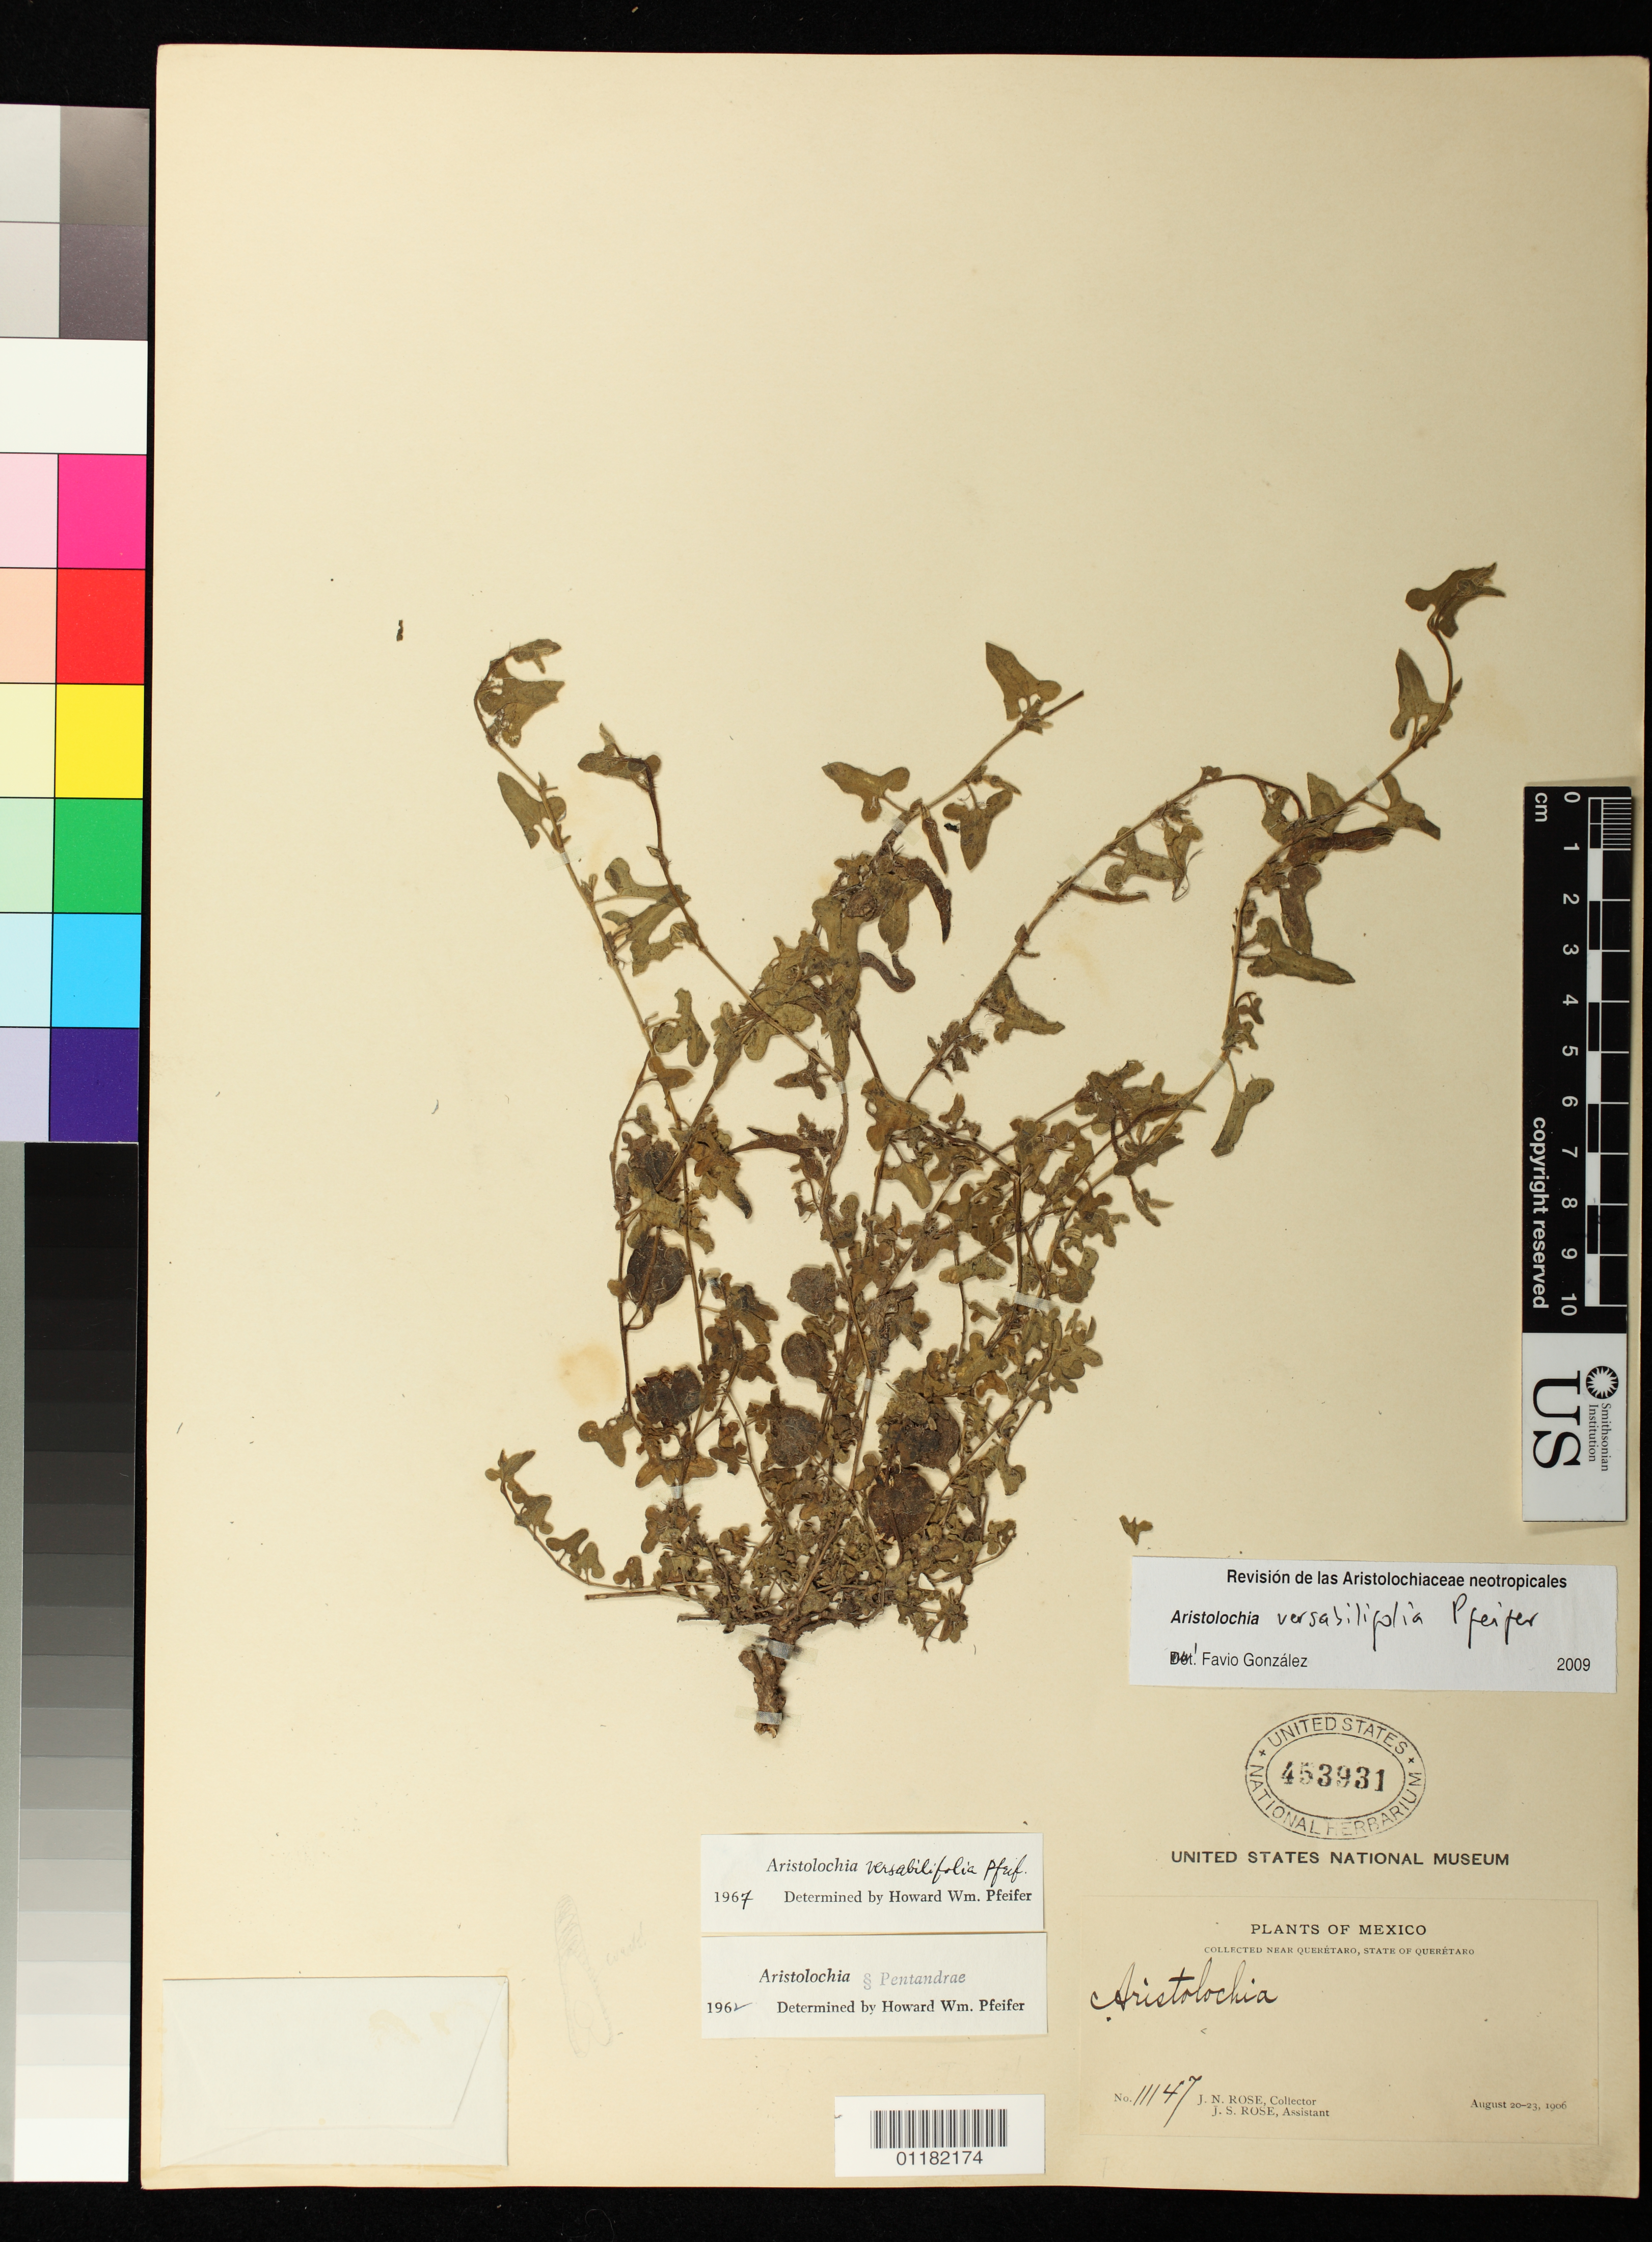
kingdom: Plantae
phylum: Tracheophyta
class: Magnoliopsida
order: Piperales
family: Aristolochiaceae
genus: Aristolochia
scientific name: Aristolochia versabilifolia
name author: Pfeifer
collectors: J. N. Rose & J. S. Rose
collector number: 11147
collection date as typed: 20 Aug 1906 to 23 Aug 1906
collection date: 1906-08-20/1906-08-23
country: Mexico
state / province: Querétaro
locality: Querétaro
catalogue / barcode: US 453931